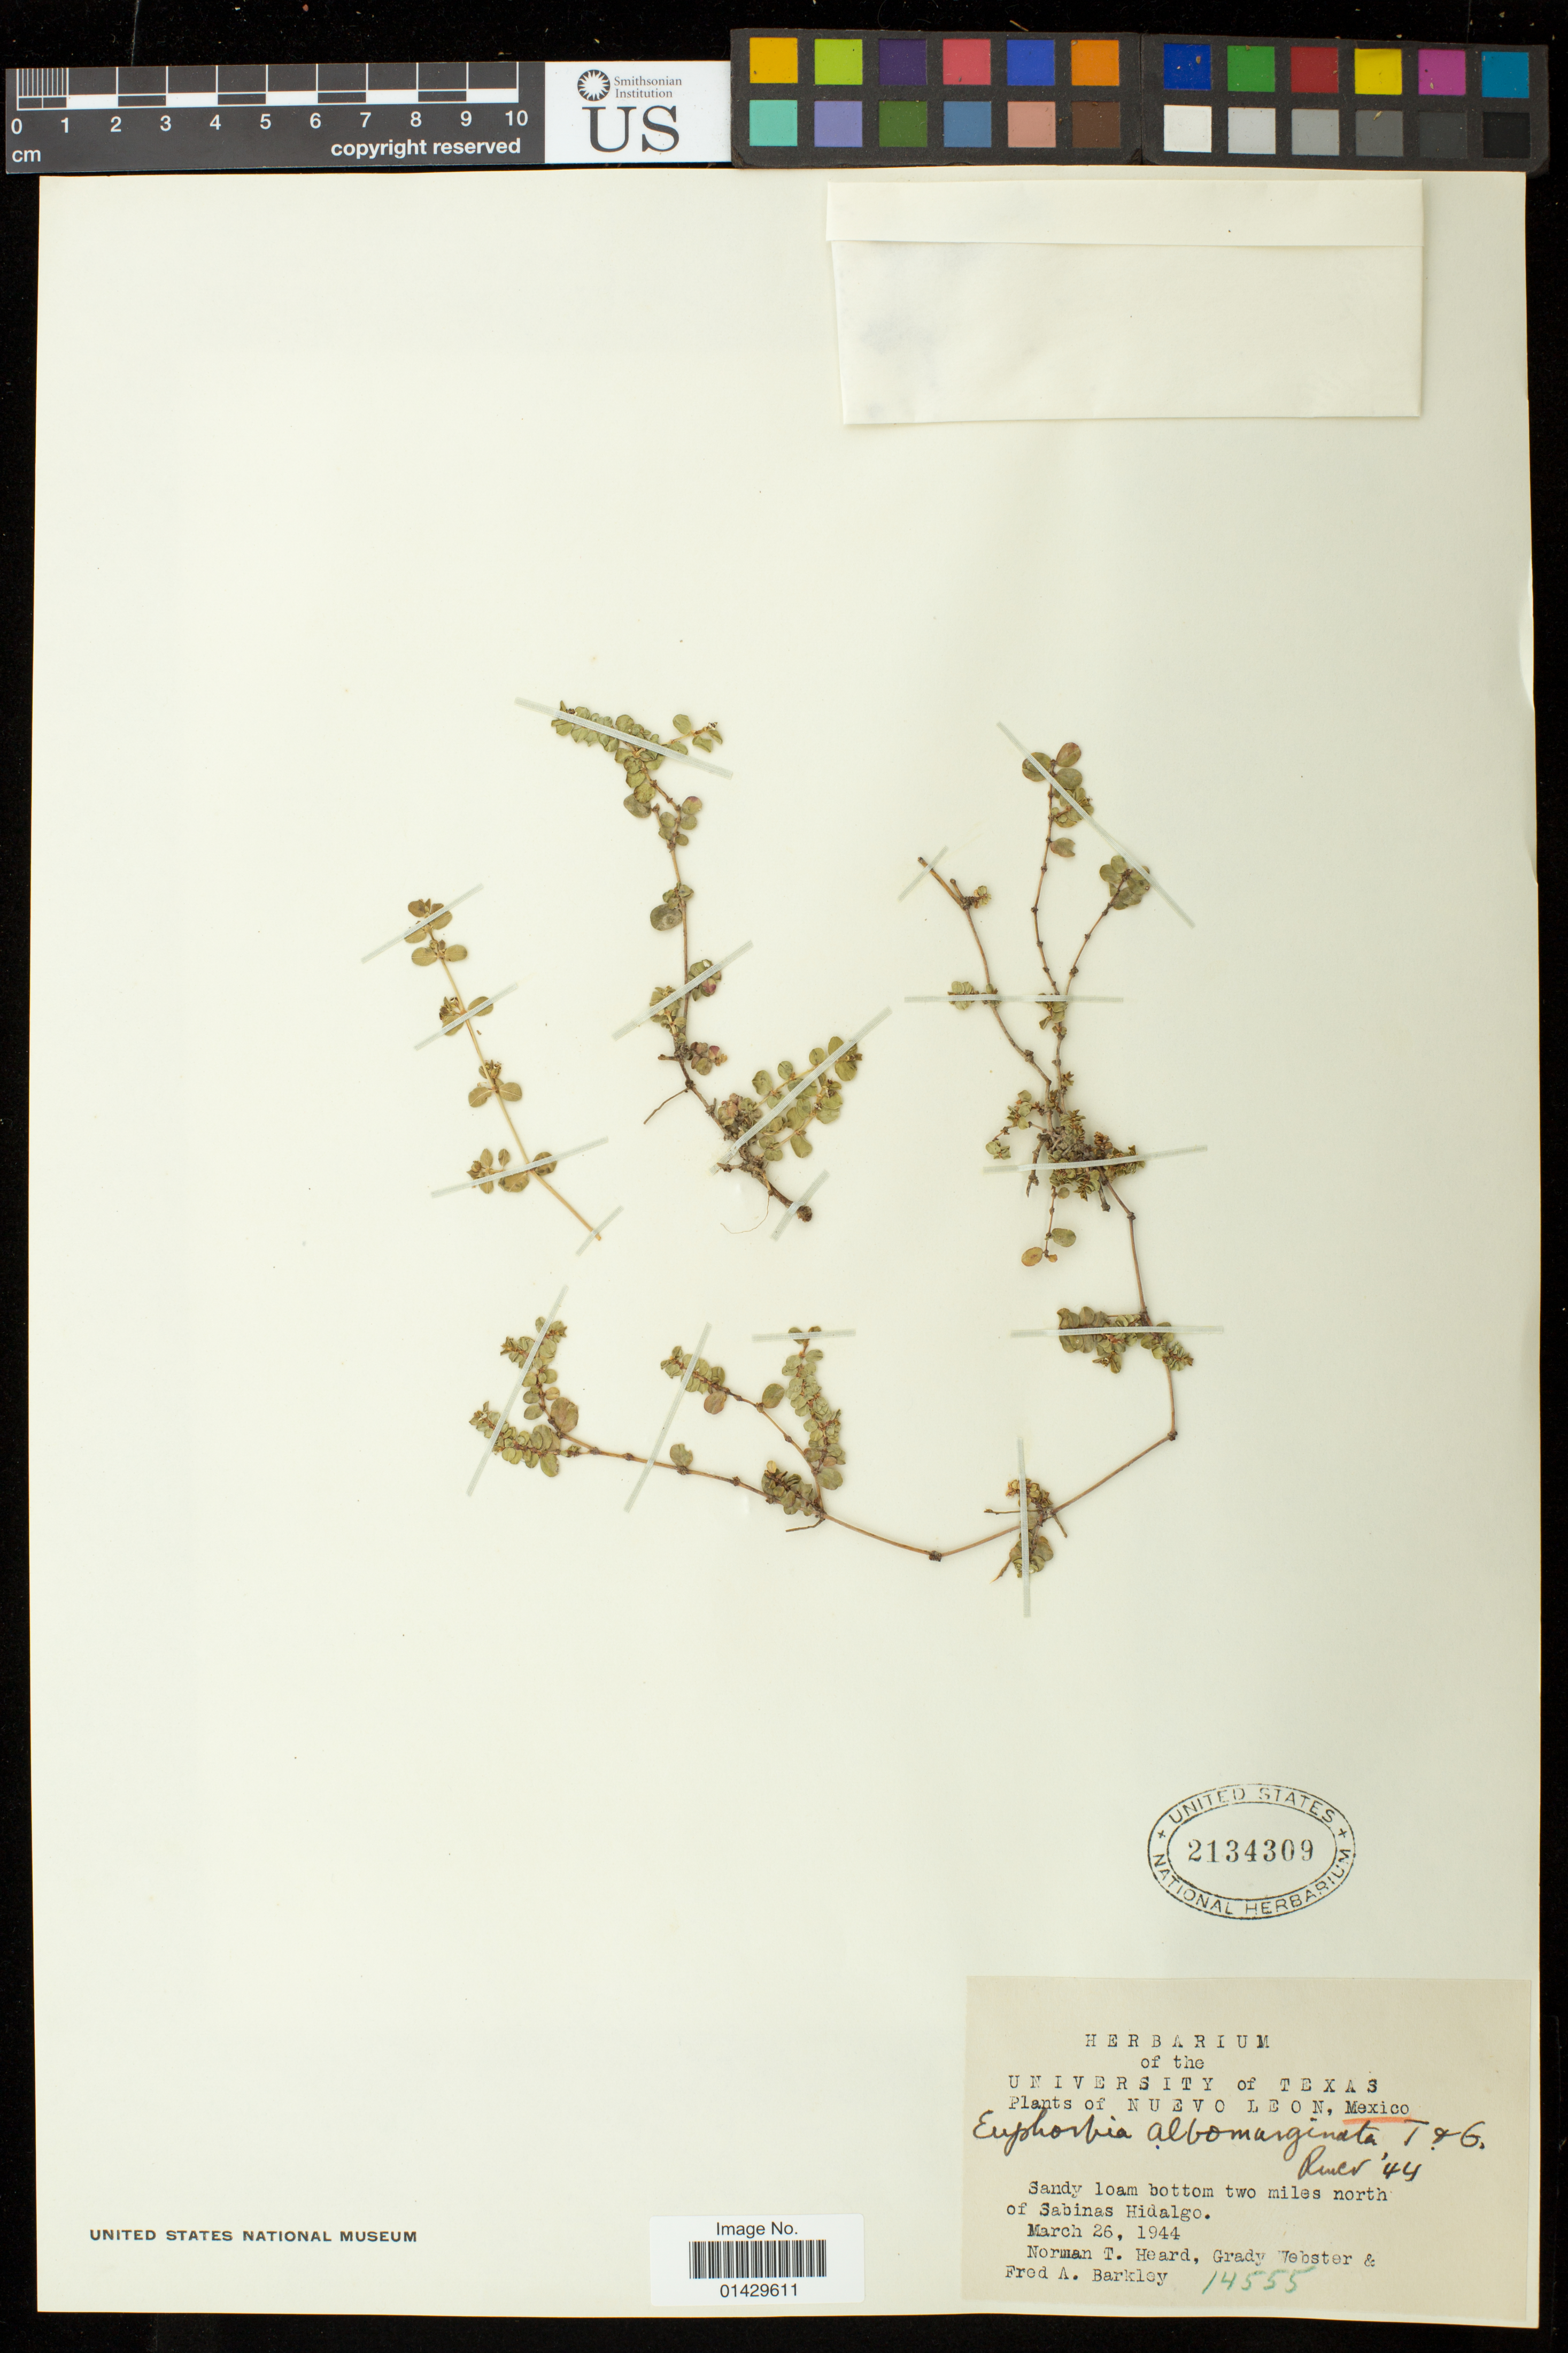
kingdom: Plantae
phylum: Tracheophyta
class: Magnoliopsida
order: Malpighiales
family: Euphorbiaceae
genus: Euphorbia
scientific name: Euphorbia albomarginata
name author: Torr. & A. Gray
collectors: N. Heard, G. L. Webster & F. A. Barkley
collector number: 14555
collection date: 1944-03-26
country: Mexico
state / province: Nuevo León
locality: Sandy loam bottom two miles north of Sabinas Hidalgo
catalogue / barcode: US 2134309